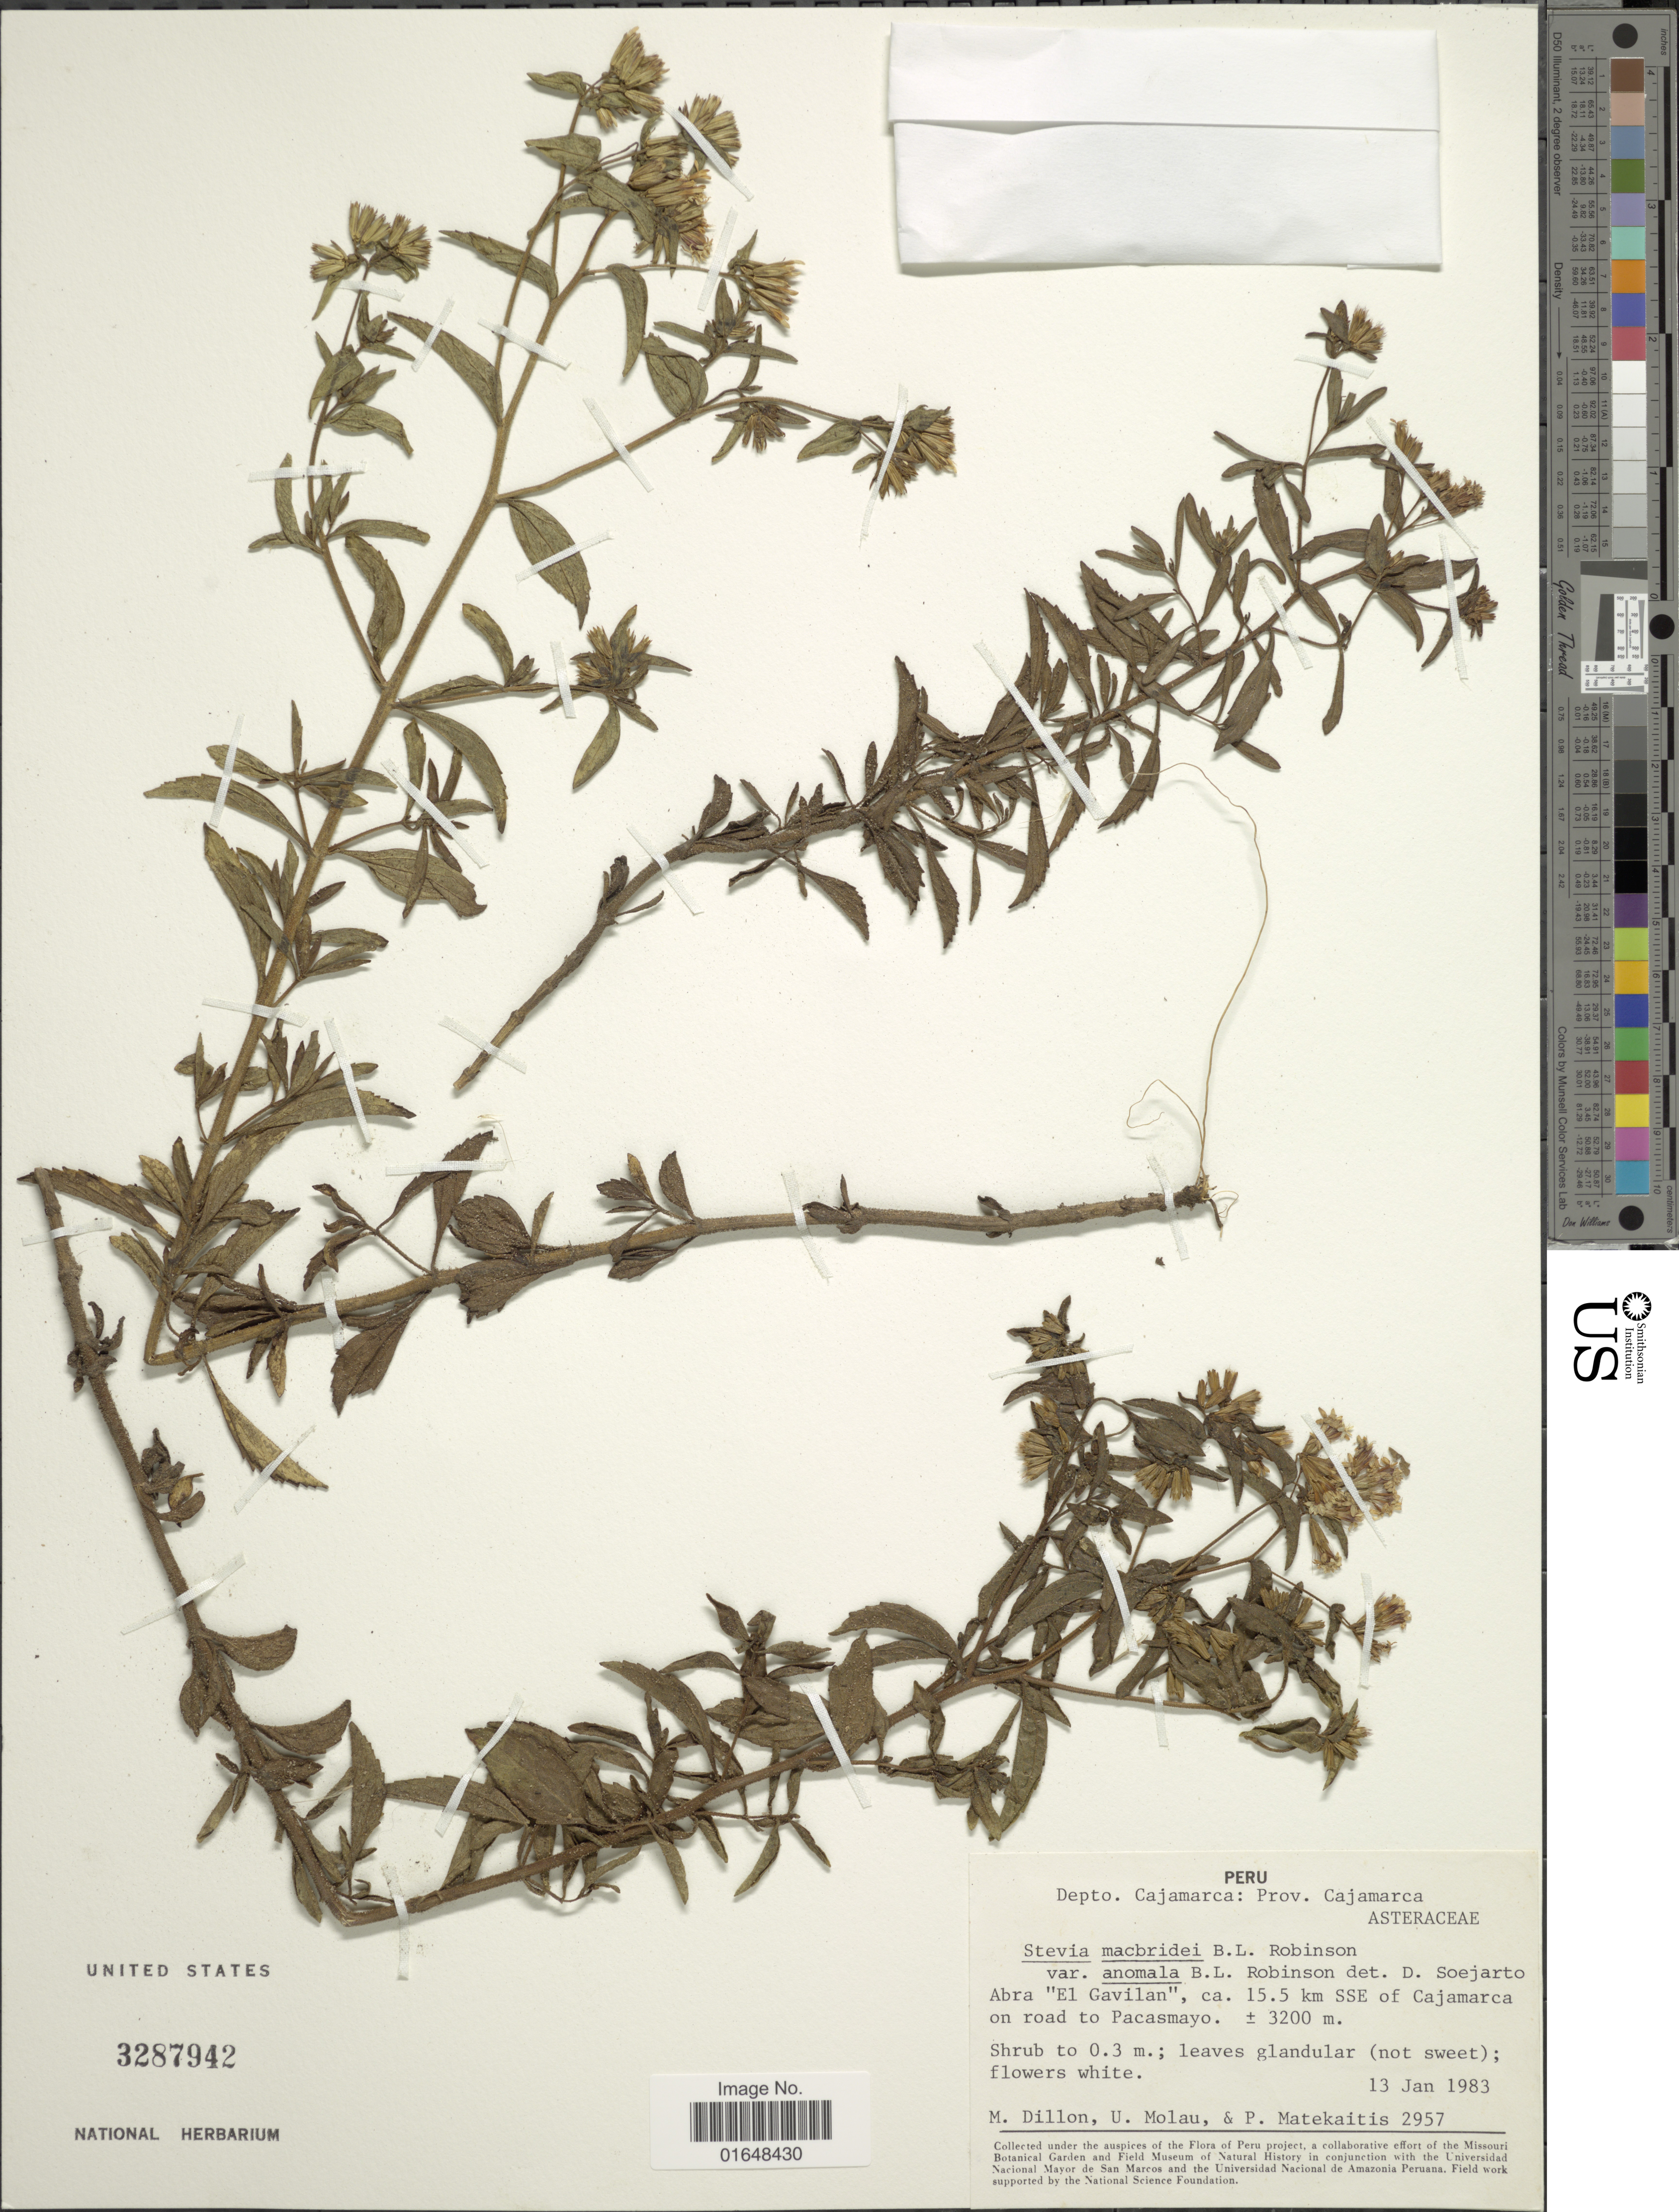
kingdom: Plantae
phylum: Tracheophyta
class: Magnoliopsida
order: Asterales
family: Asteraceae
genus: Stevia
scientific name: Stevia macbridei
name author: B.L. Rob.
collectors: M. O. Dillon, U. Molau & P. Matekaitis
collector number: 2957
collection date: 1983-01-13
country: Peru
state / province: Cajamarca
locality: Depto. Cajamarca: Prov. Cajamarca. Abra El Gavilan, ca. 15.5 km SSE of Cajamarca on road to Pacasmayo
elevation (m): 3200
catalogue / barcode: US 3287942